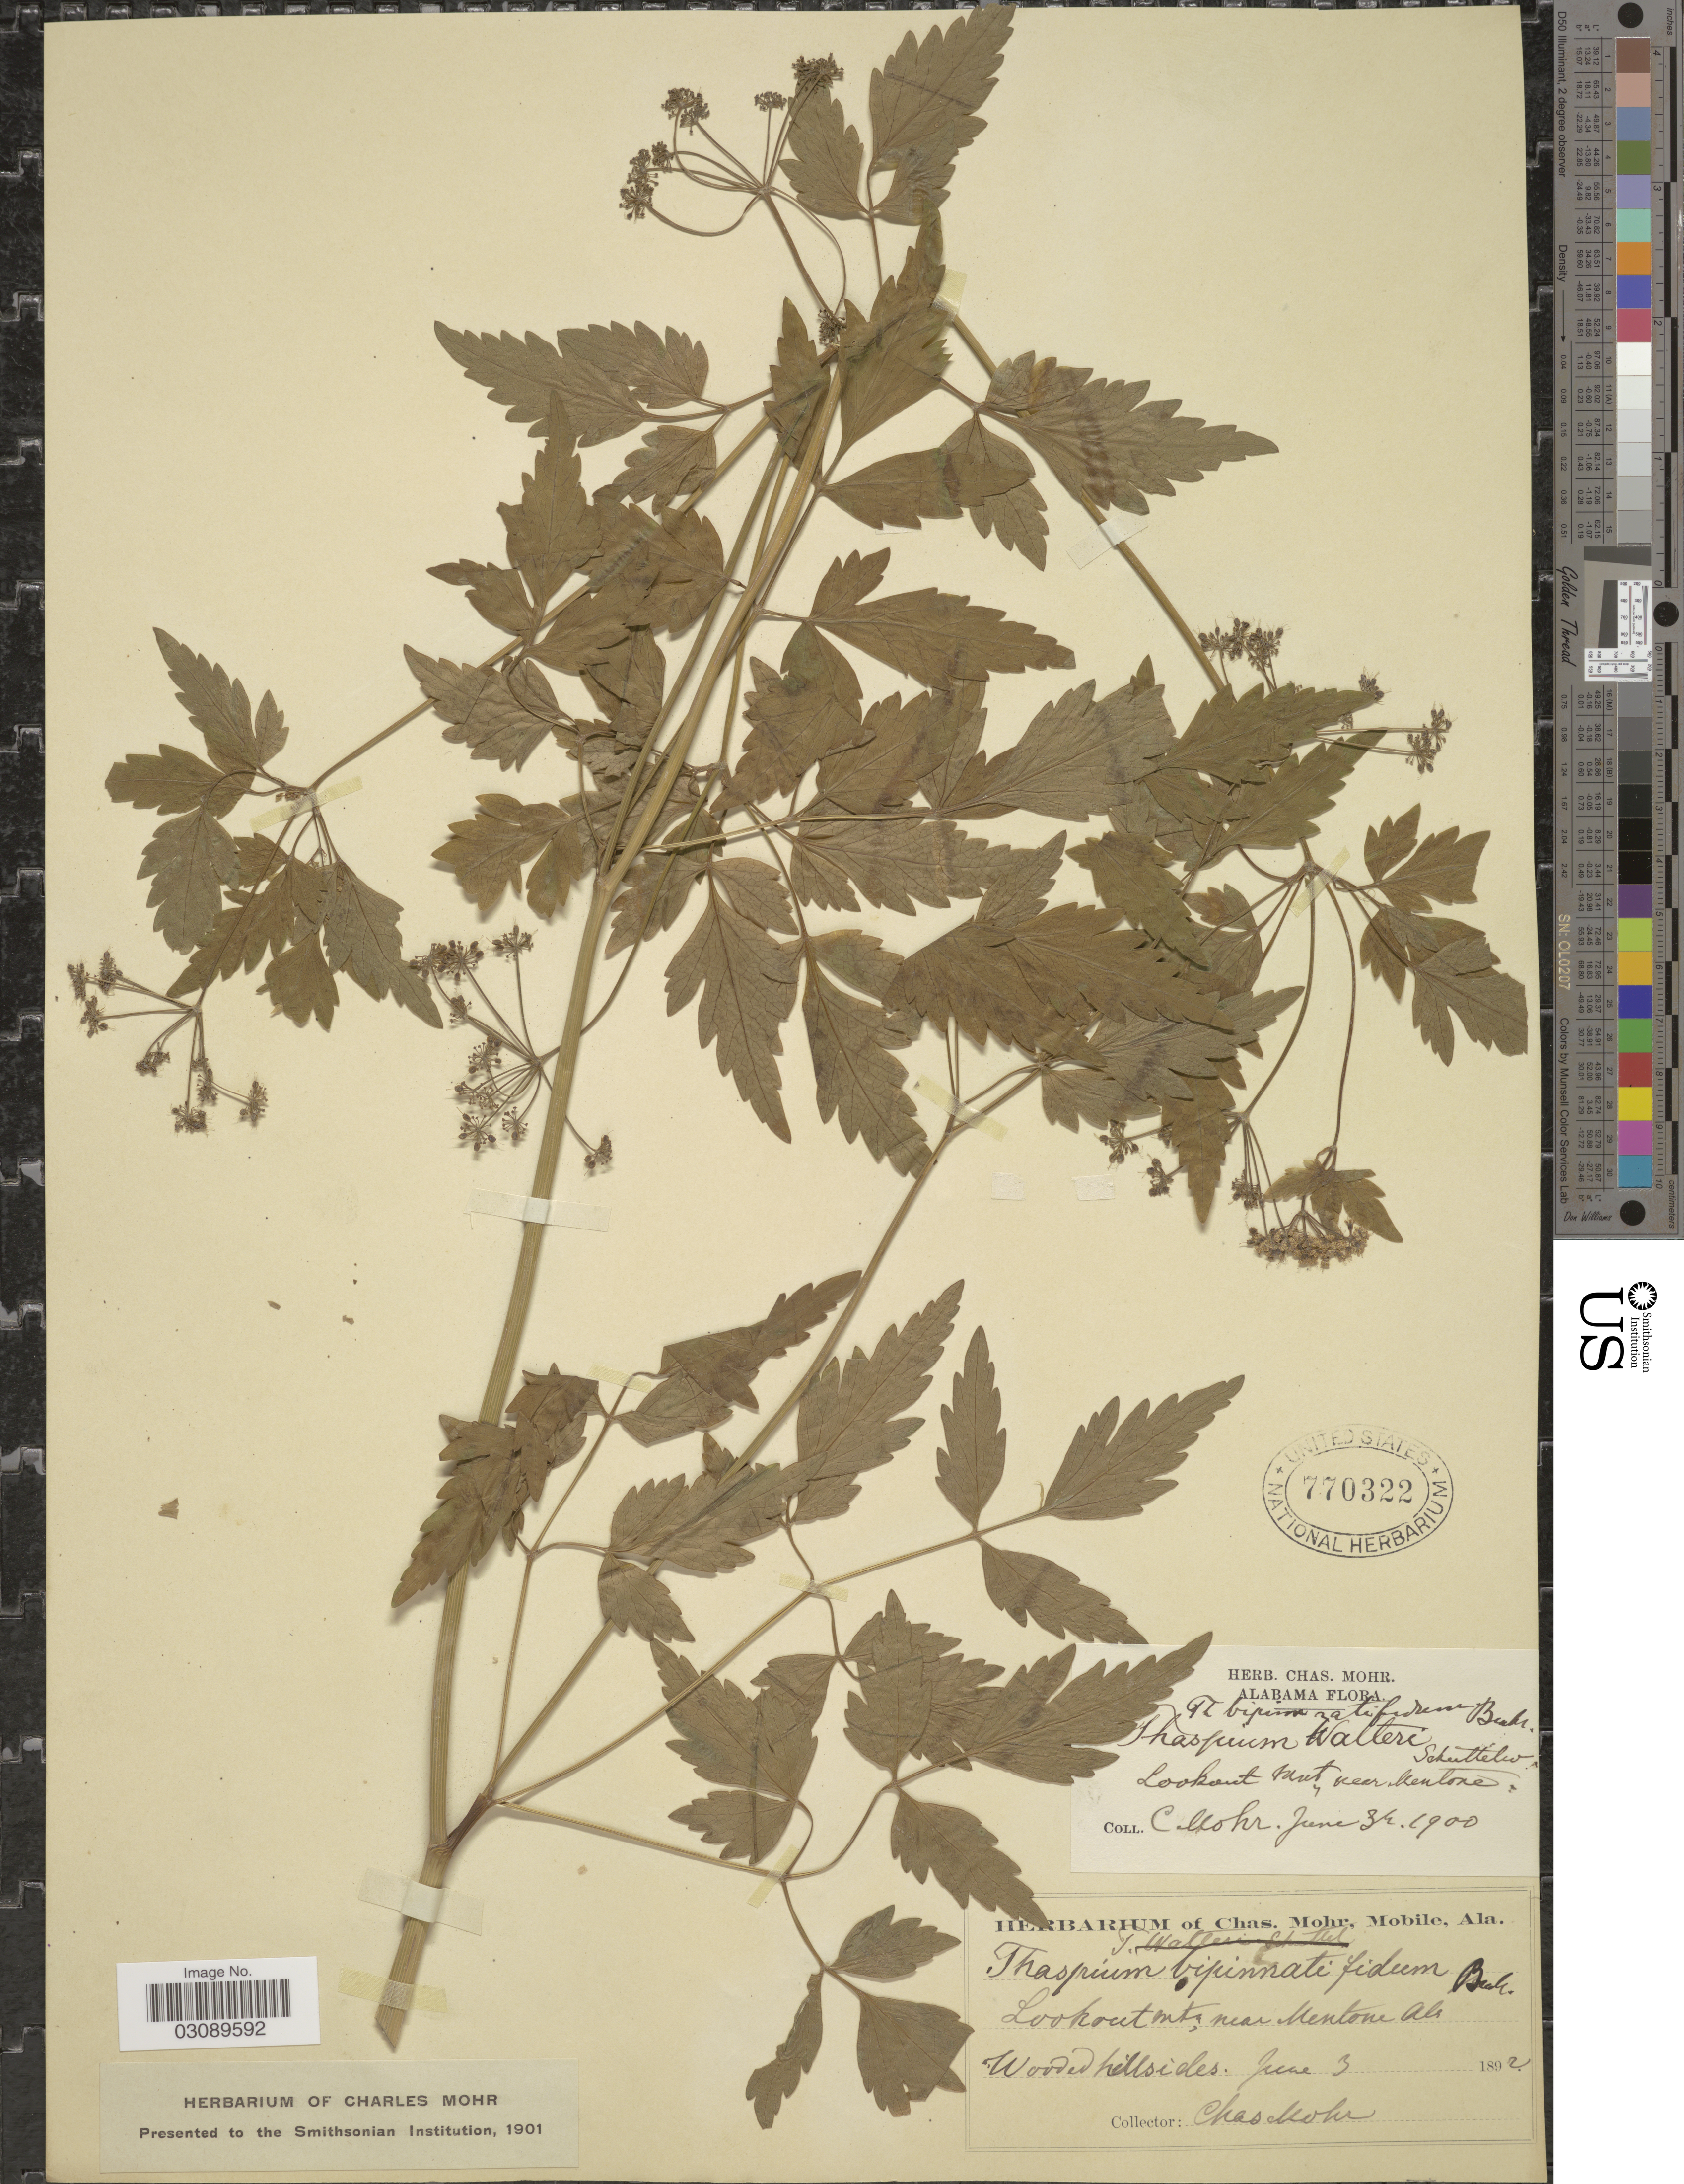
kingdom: Plantae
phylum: Tracheophyta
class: Magnoliopsida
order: Apiales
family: Apiaceae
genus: Thaspium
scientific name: Thaspium pinnatifidum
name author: (Buckley) A. Gray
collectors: Mohr, C. T. (herbarium)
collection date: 1892-06-03/1900-06-03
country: United States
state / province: Alabama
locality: Lookout Mtn, near Mentone.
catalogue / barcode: US 770322